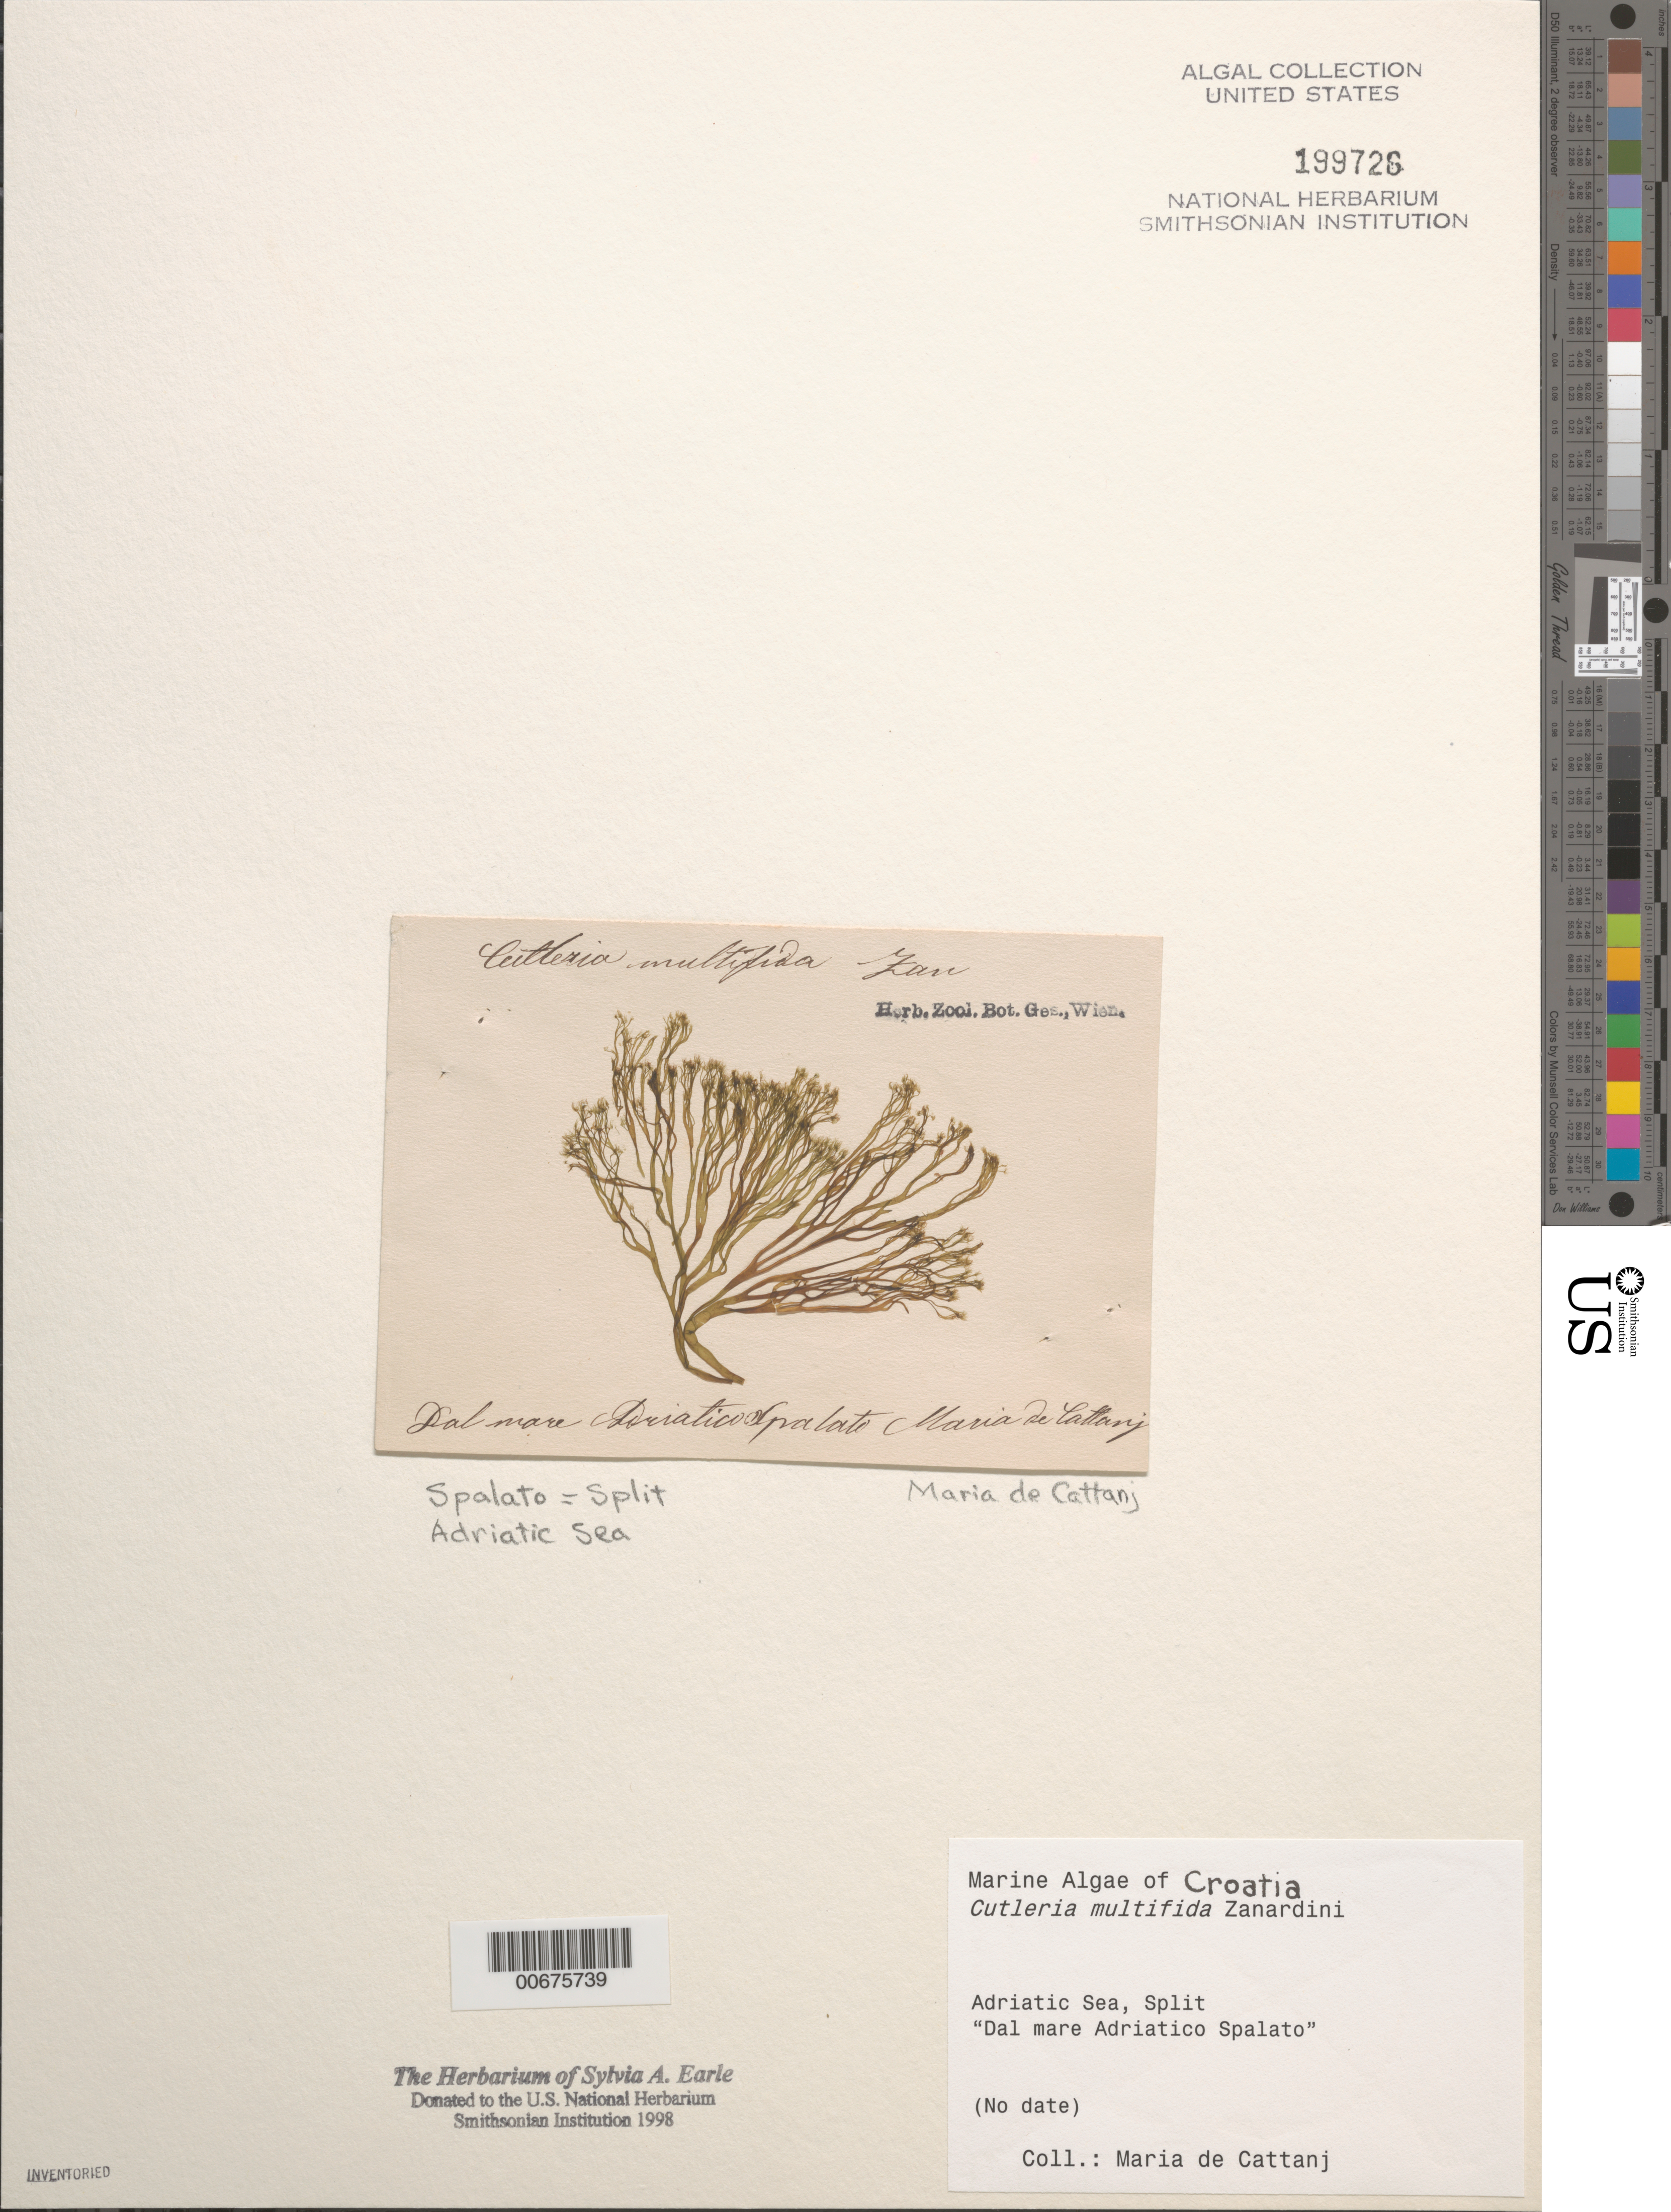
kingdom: Chromista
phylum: Ochrophyta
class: Phaeophyceae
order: Cutleriales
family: Cutleriaceae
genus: Cutleria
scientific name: Cutleria multifida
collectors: M. De Cattanj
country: Croatia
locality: Adriatic Sea (Mare Adriatico), Split (Spalato)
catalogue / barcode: US 199726